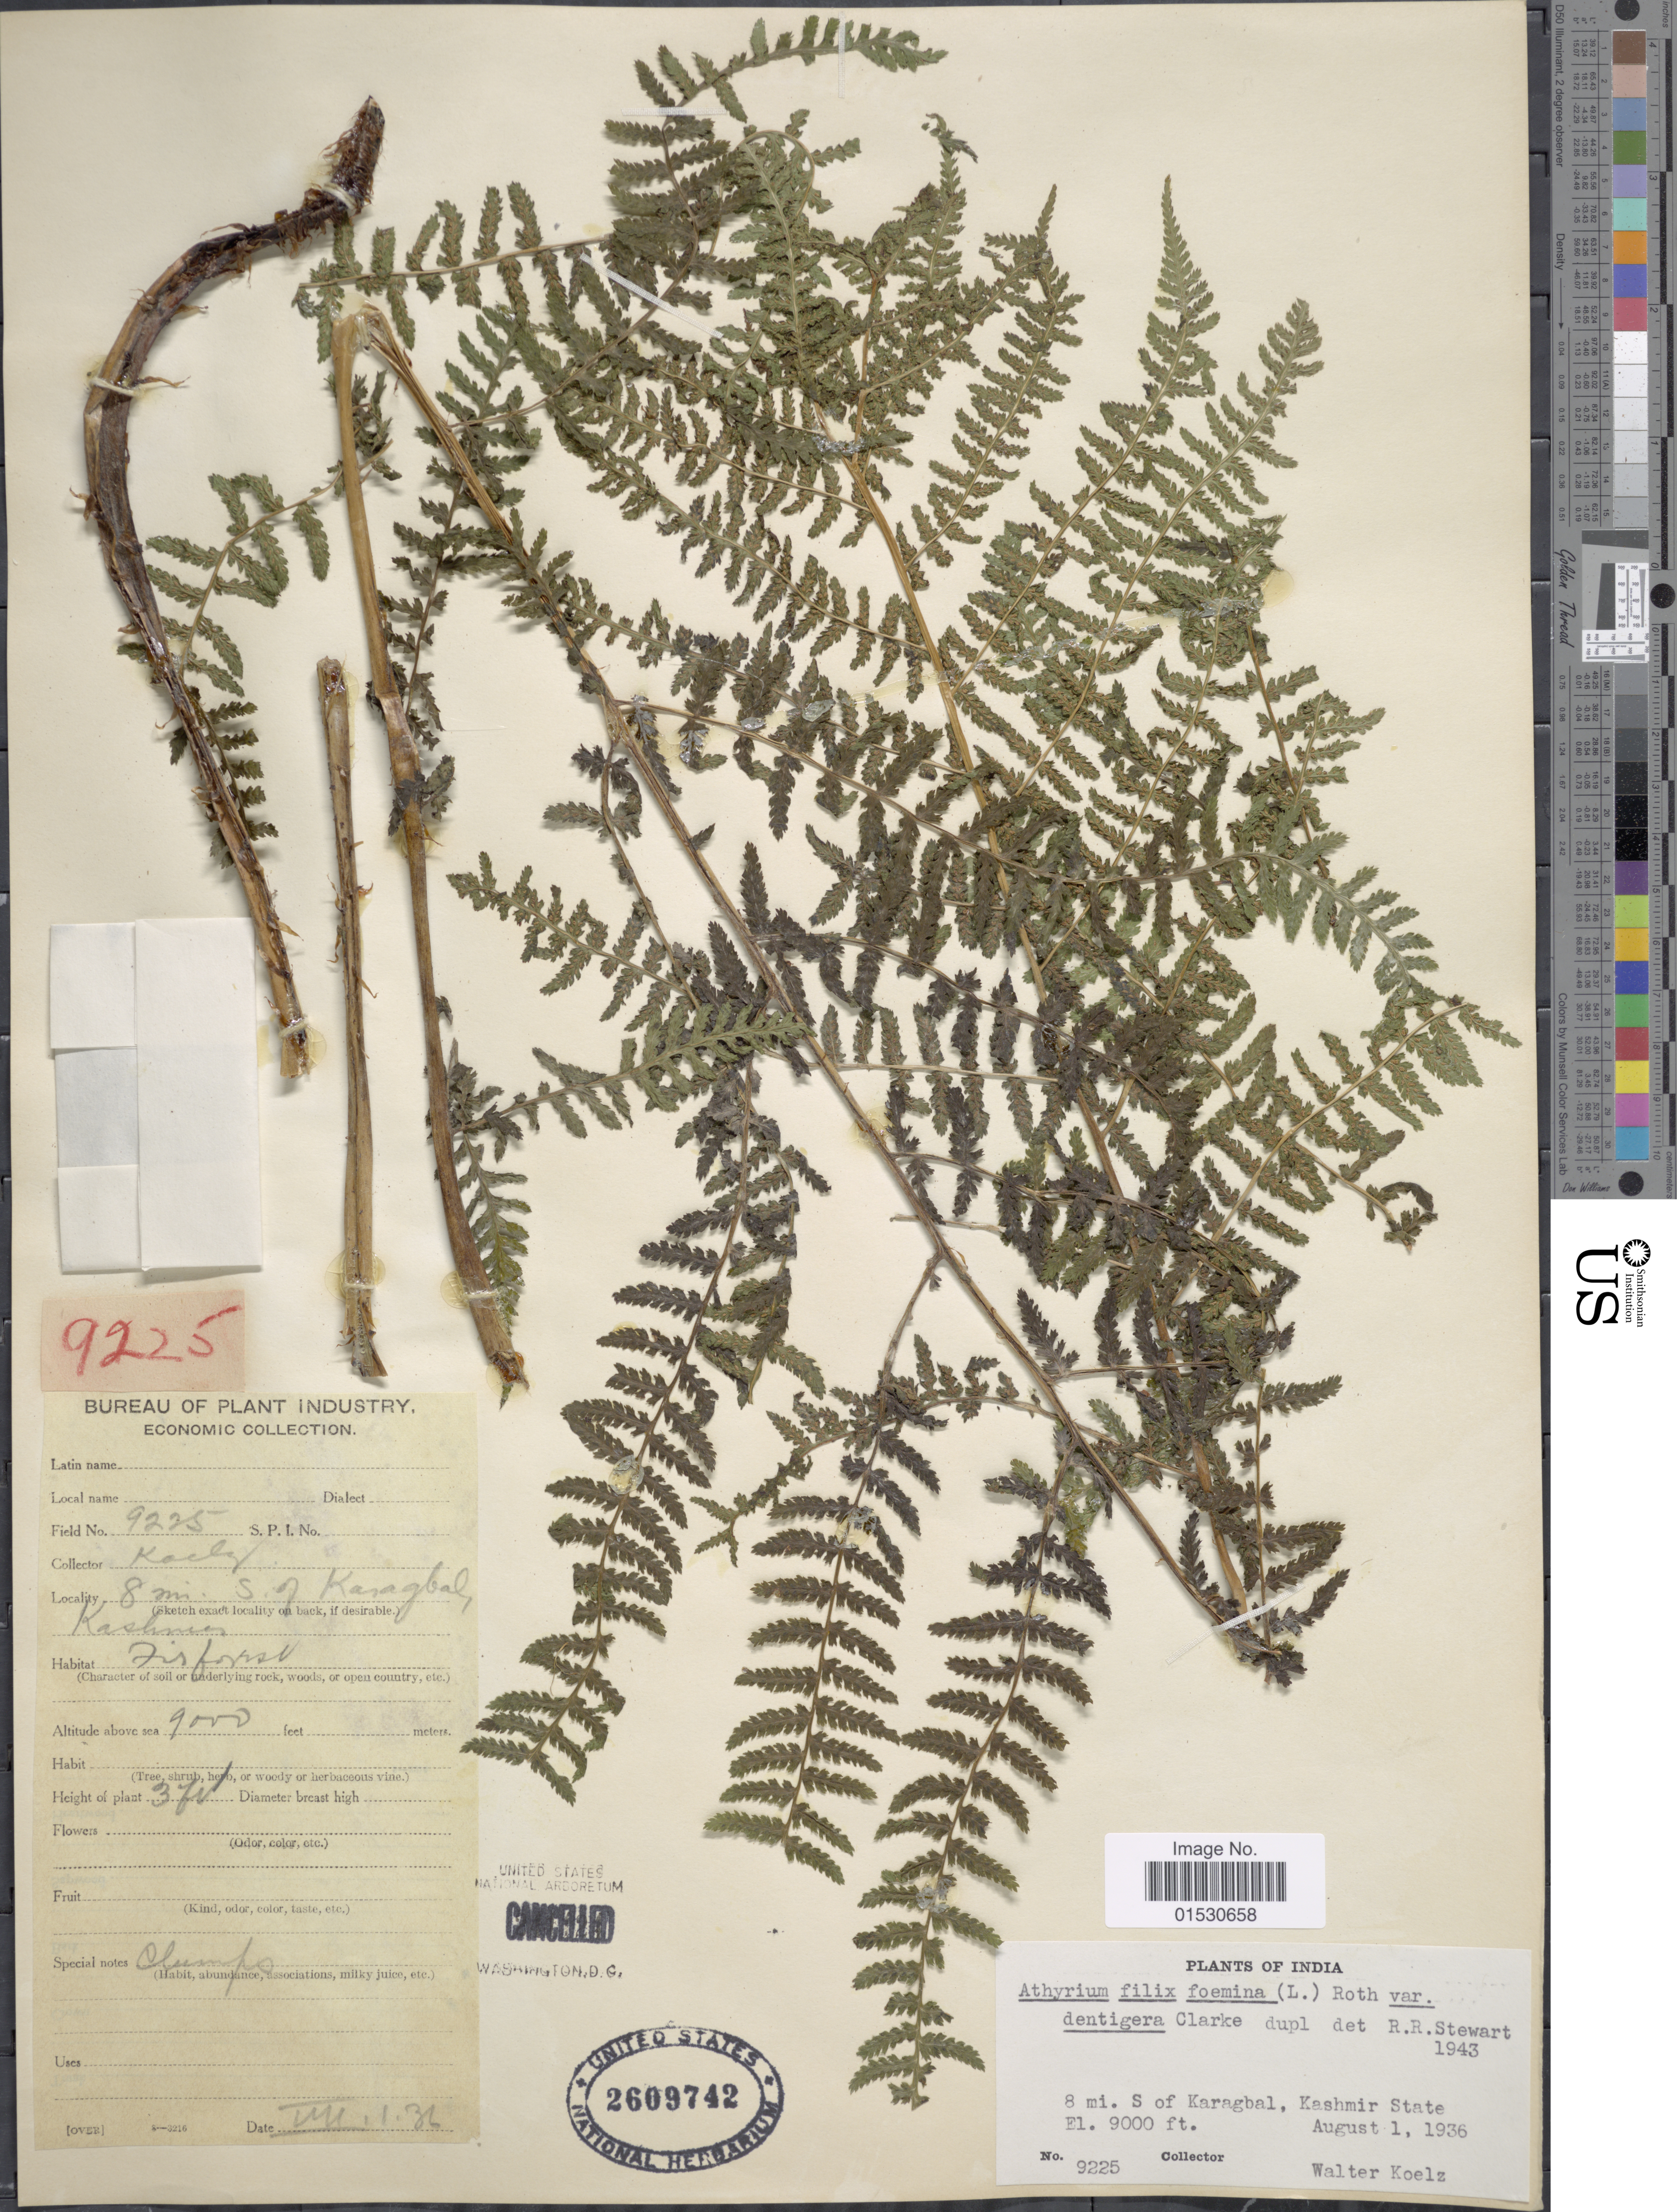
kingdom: Plantae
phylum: Tracheophyta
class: Polypodiopsida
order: Polypodiales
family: Athyriaceae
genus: Athyrium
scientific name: Athyrium filix-femina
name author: (L.) Roth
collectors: W. N. Koelz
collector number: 9225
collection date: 1936-08-01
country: India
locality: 8 mi. s. of Karagbal, Kashmir State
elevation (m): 2743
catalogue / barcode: US 2609742